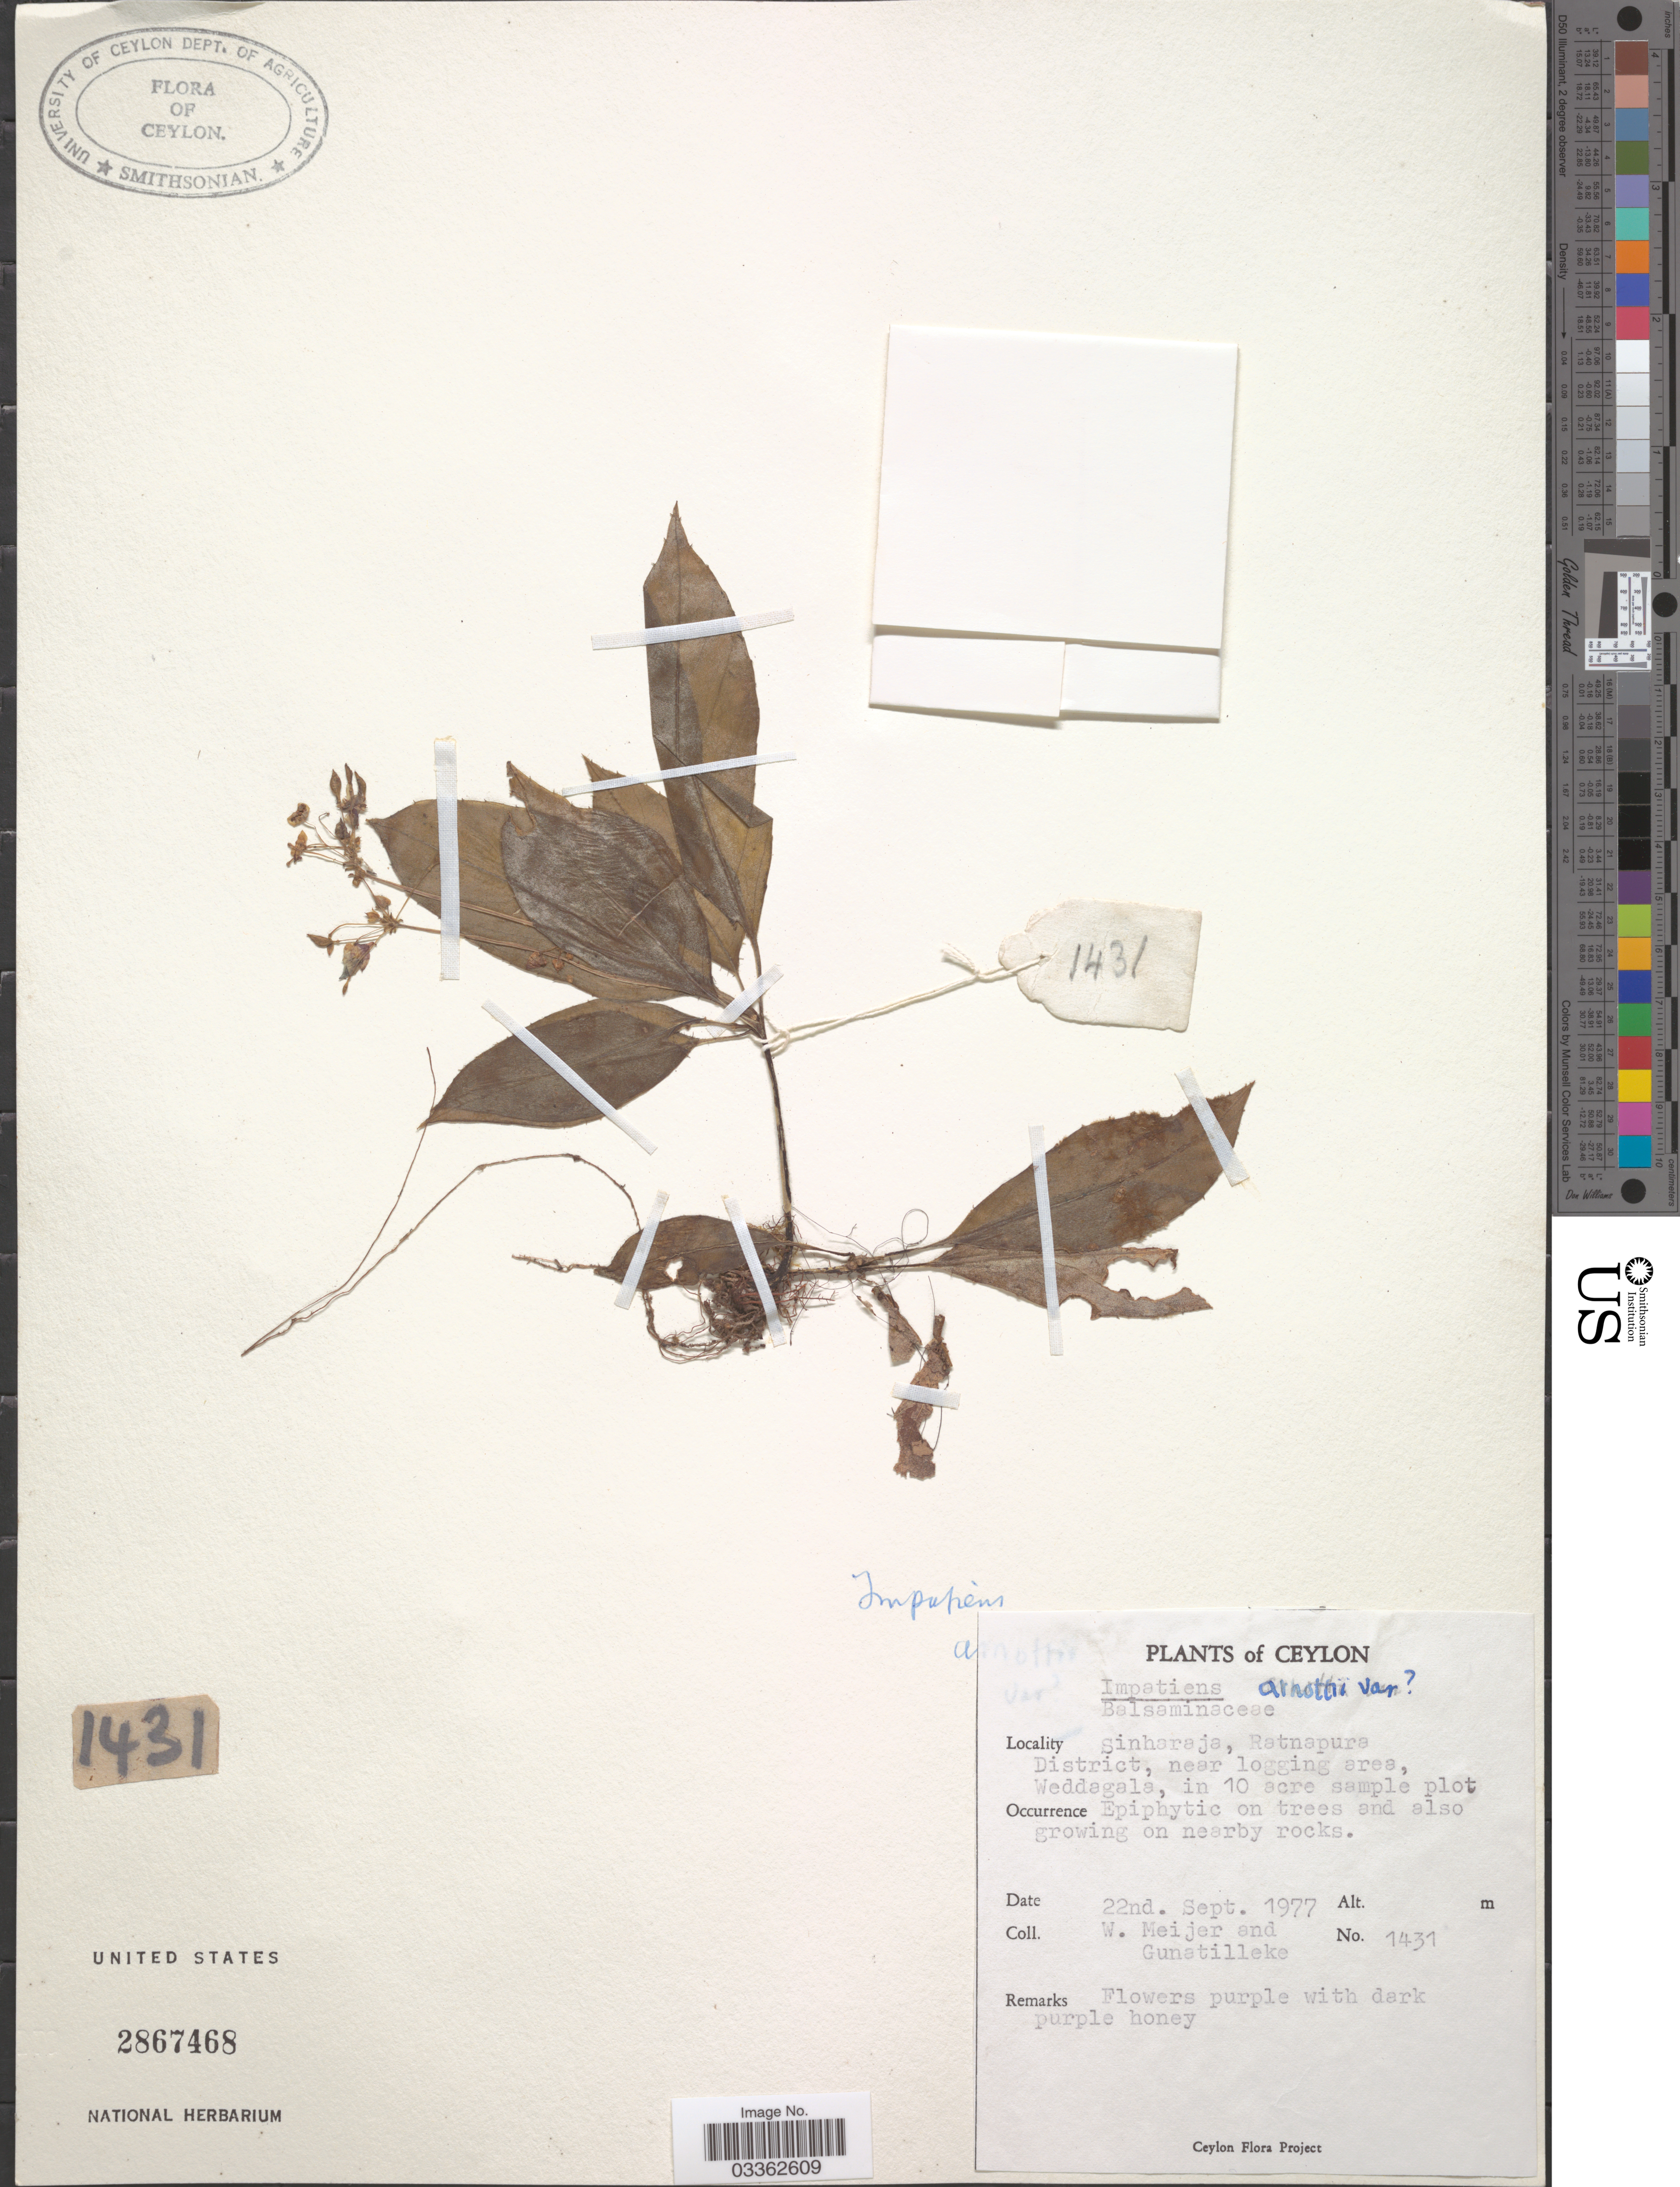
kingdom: Plantae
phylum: Tracheophyta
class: Magnoliopsida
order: Ericales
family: Balsaminaceae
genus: Impatiens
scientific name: Impatiens arnottii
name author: Thwaites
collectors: W. Meijer & -- Gunatilleke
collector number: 1431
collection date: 1977-09-22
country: Sri Lanka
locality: Sinharaja, Ratnapura District, near logging area, Weddagala, in 10 acre sample plot.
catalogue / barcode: US 2867468